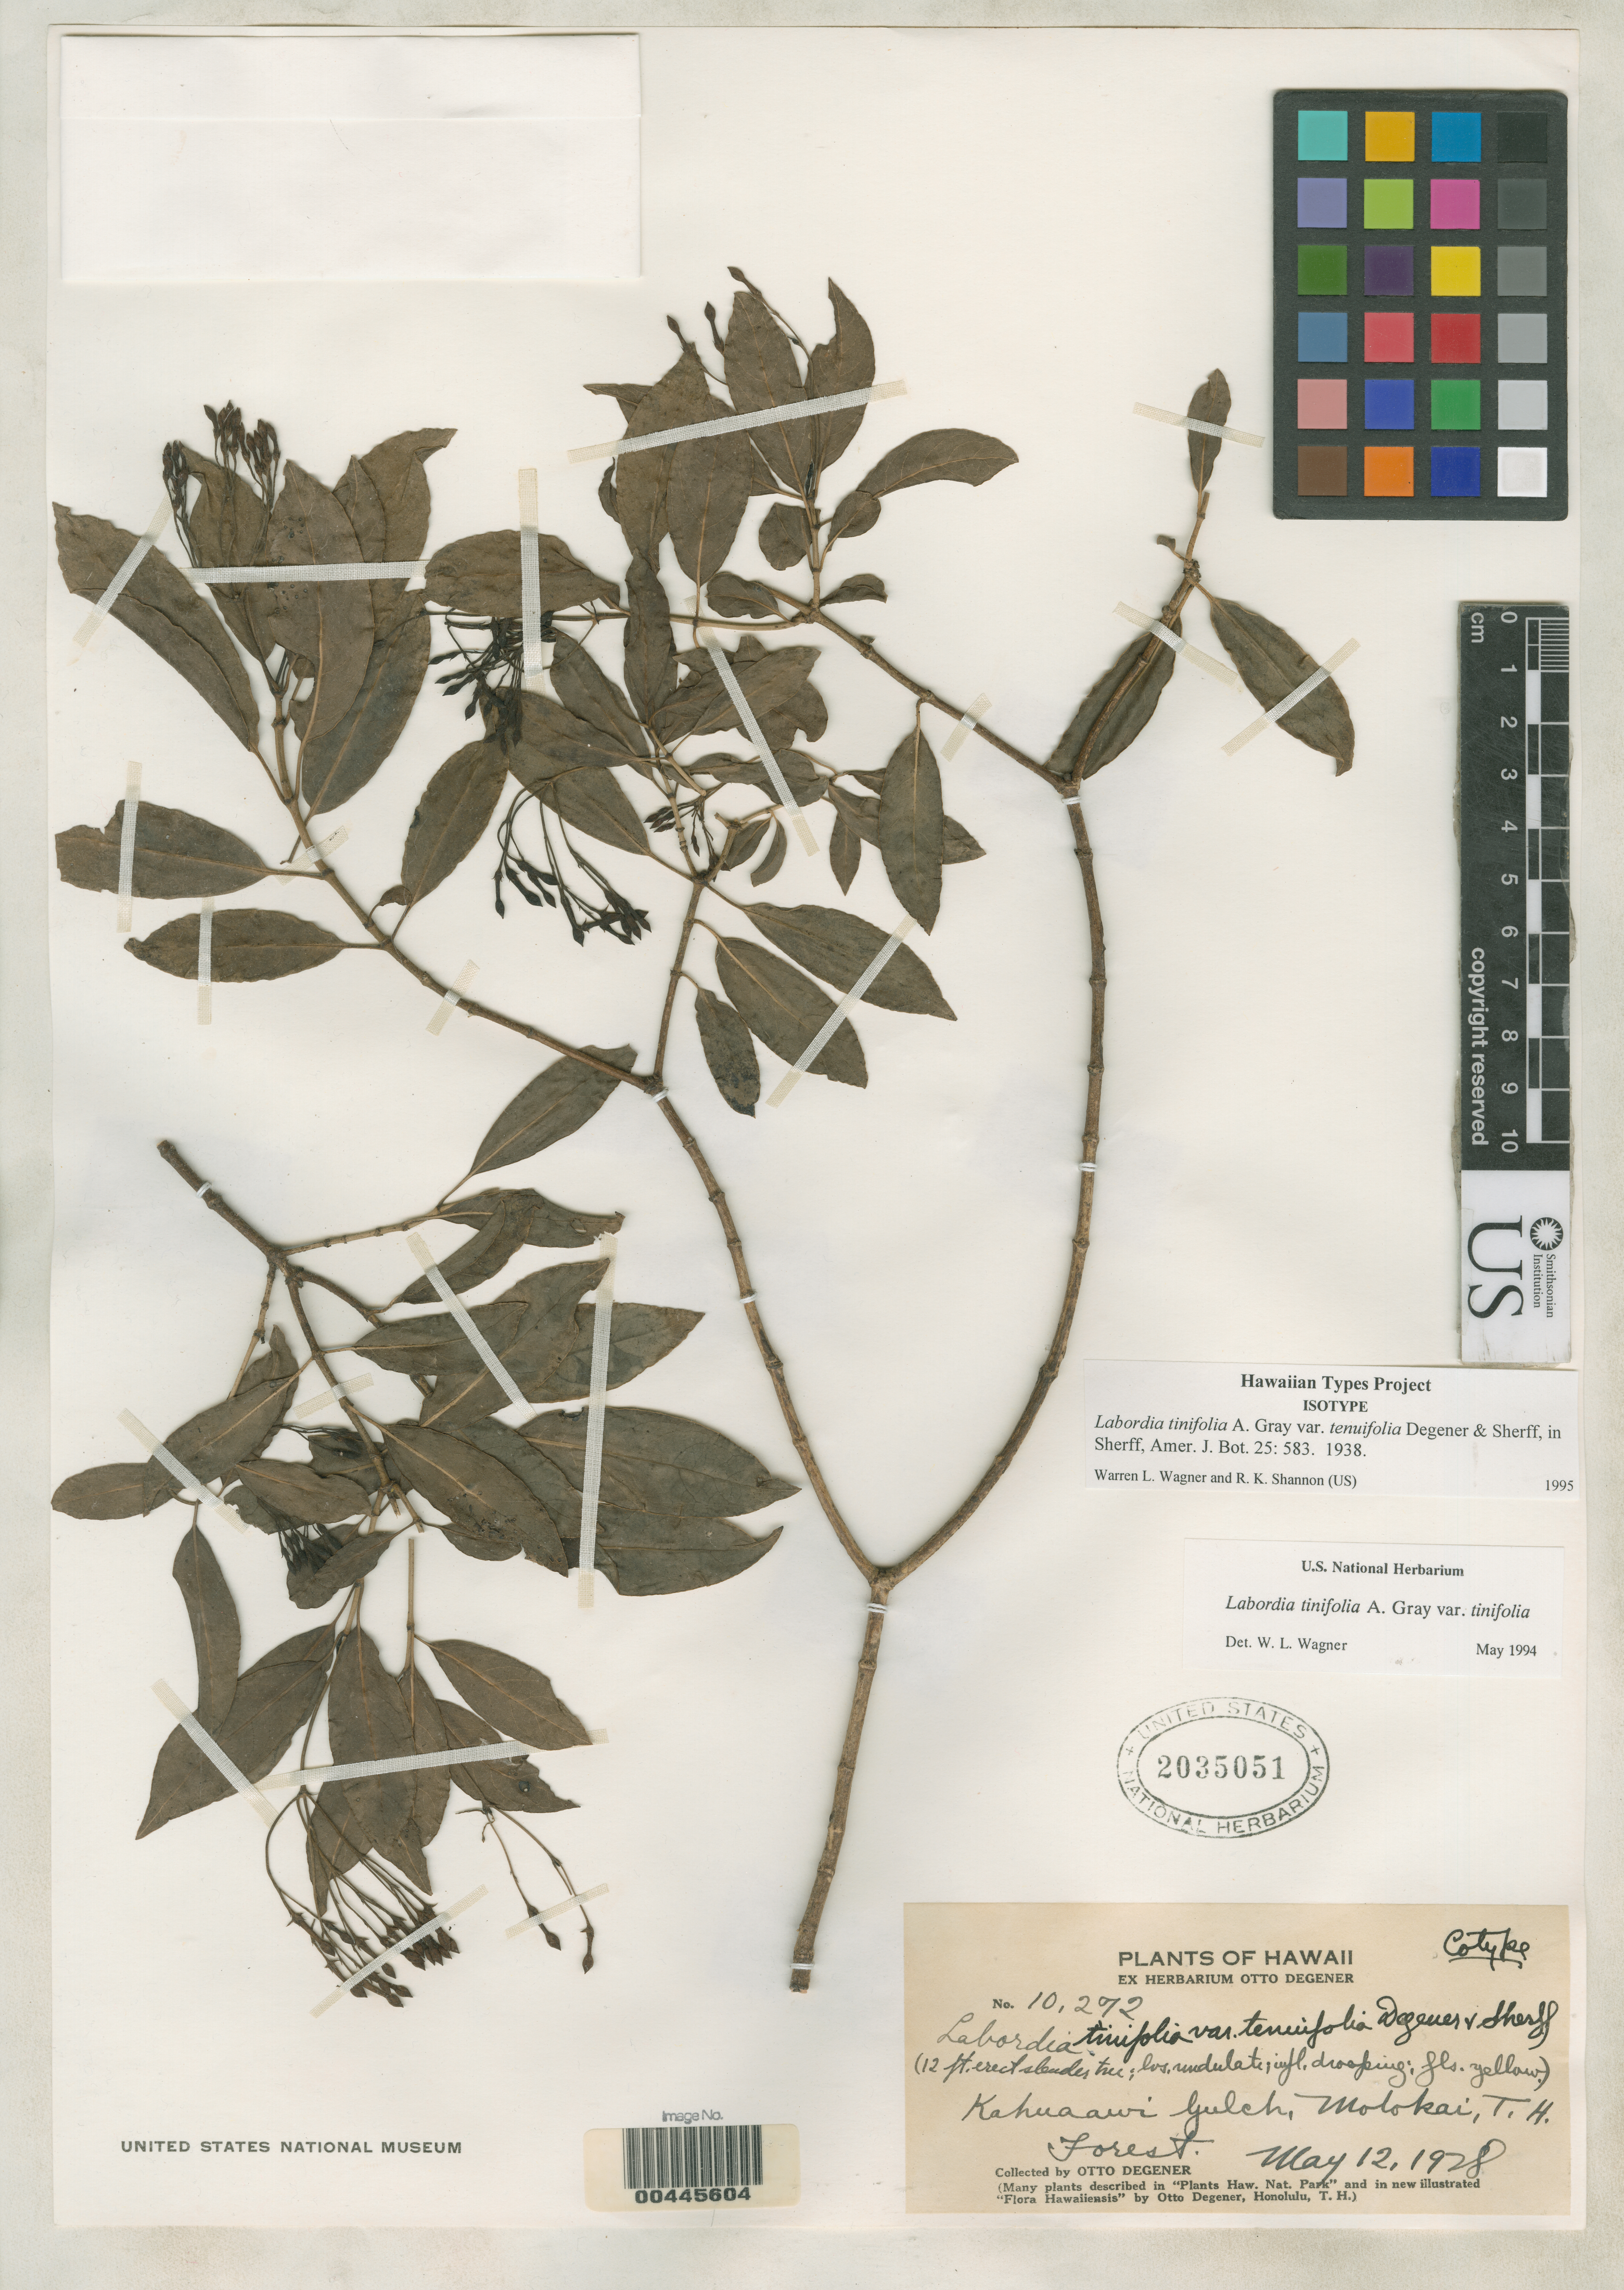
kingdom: Plantae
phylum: Tracheophyta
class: Magnoliopsida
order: Gentianales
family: Loganiaceae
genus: Labordia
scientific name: Labordia tinifolia var. tenuifolia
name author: O. Deg. & Sherff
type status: Isotype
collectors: O. Degener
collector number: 10272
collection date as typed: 12 May 1978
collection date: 1978-05-12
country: United States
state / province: Hawaii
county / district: Maui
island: Moloka'i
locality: Kahuaawi Gulch.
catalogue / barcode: US 2035051